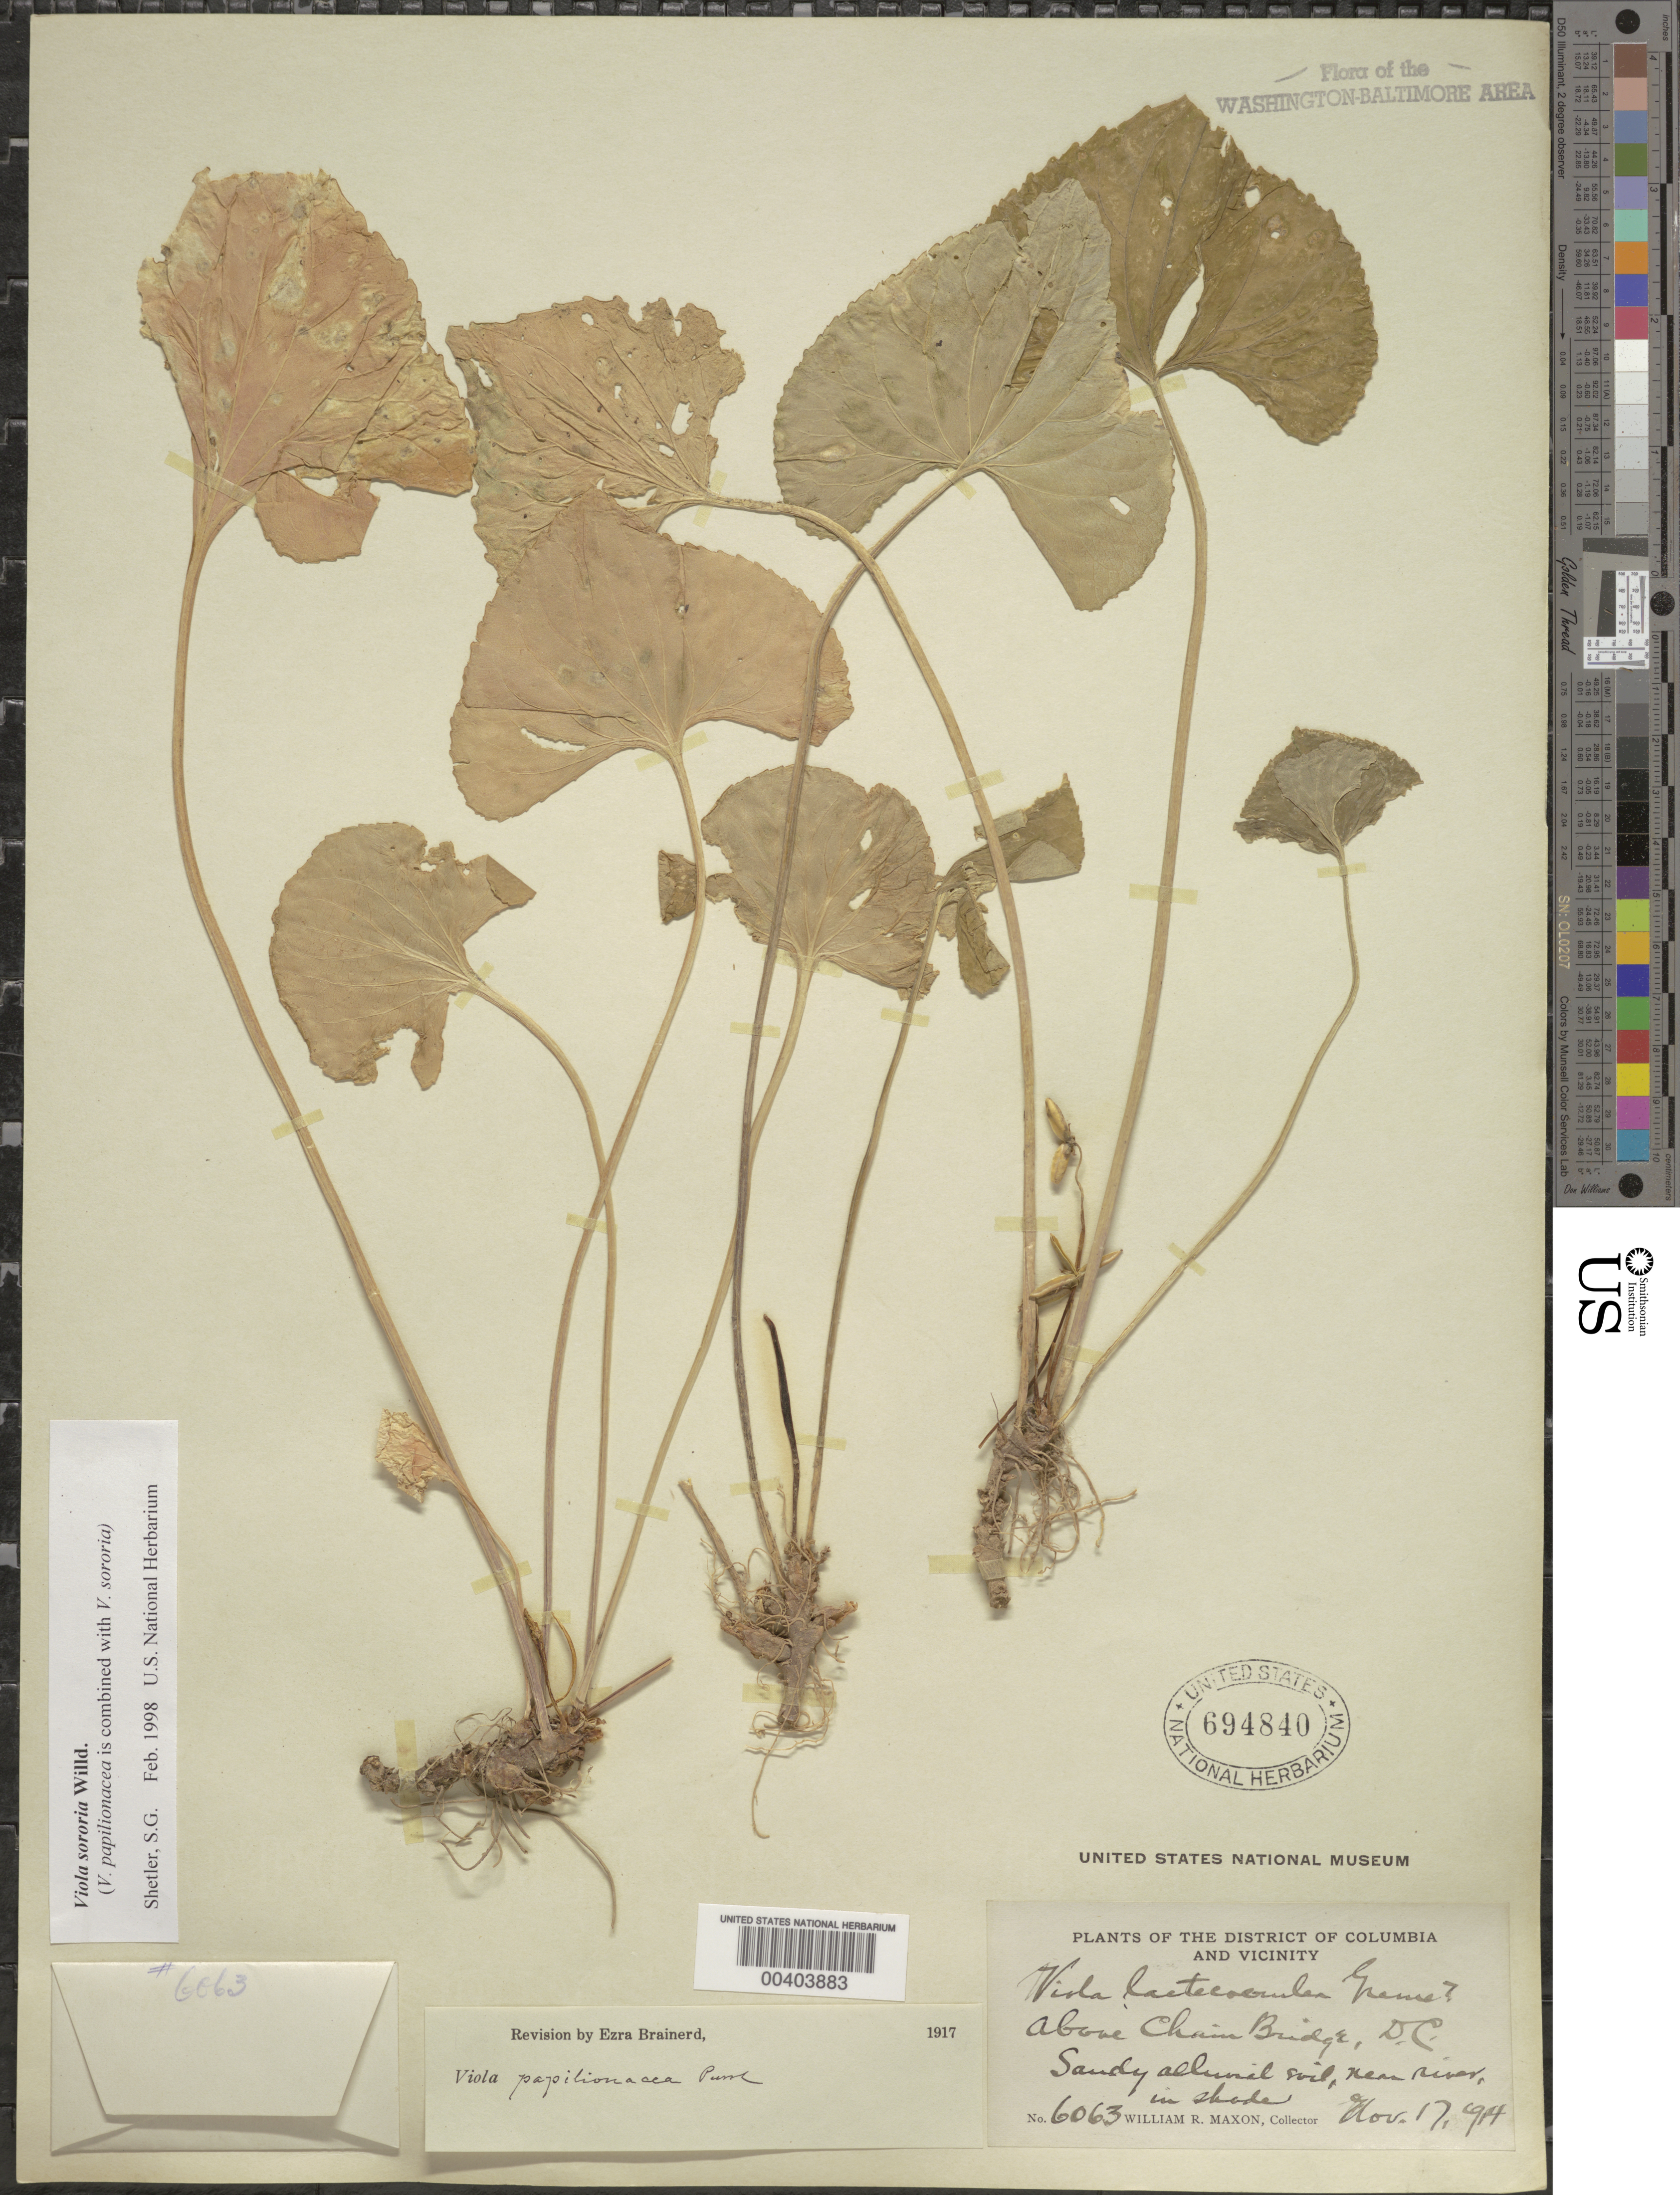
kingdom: Plantae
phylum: Tracheophyta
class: Magnoliopsida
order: Malpighiales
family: Violaceae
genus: Viola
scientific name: Viola sororia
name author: Willd.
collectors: W. R. Maxon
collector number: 6063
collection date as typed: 17 Nov 1914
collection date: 1914-11-17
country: United States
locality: Above Chain Bridge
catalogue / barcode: US 694840